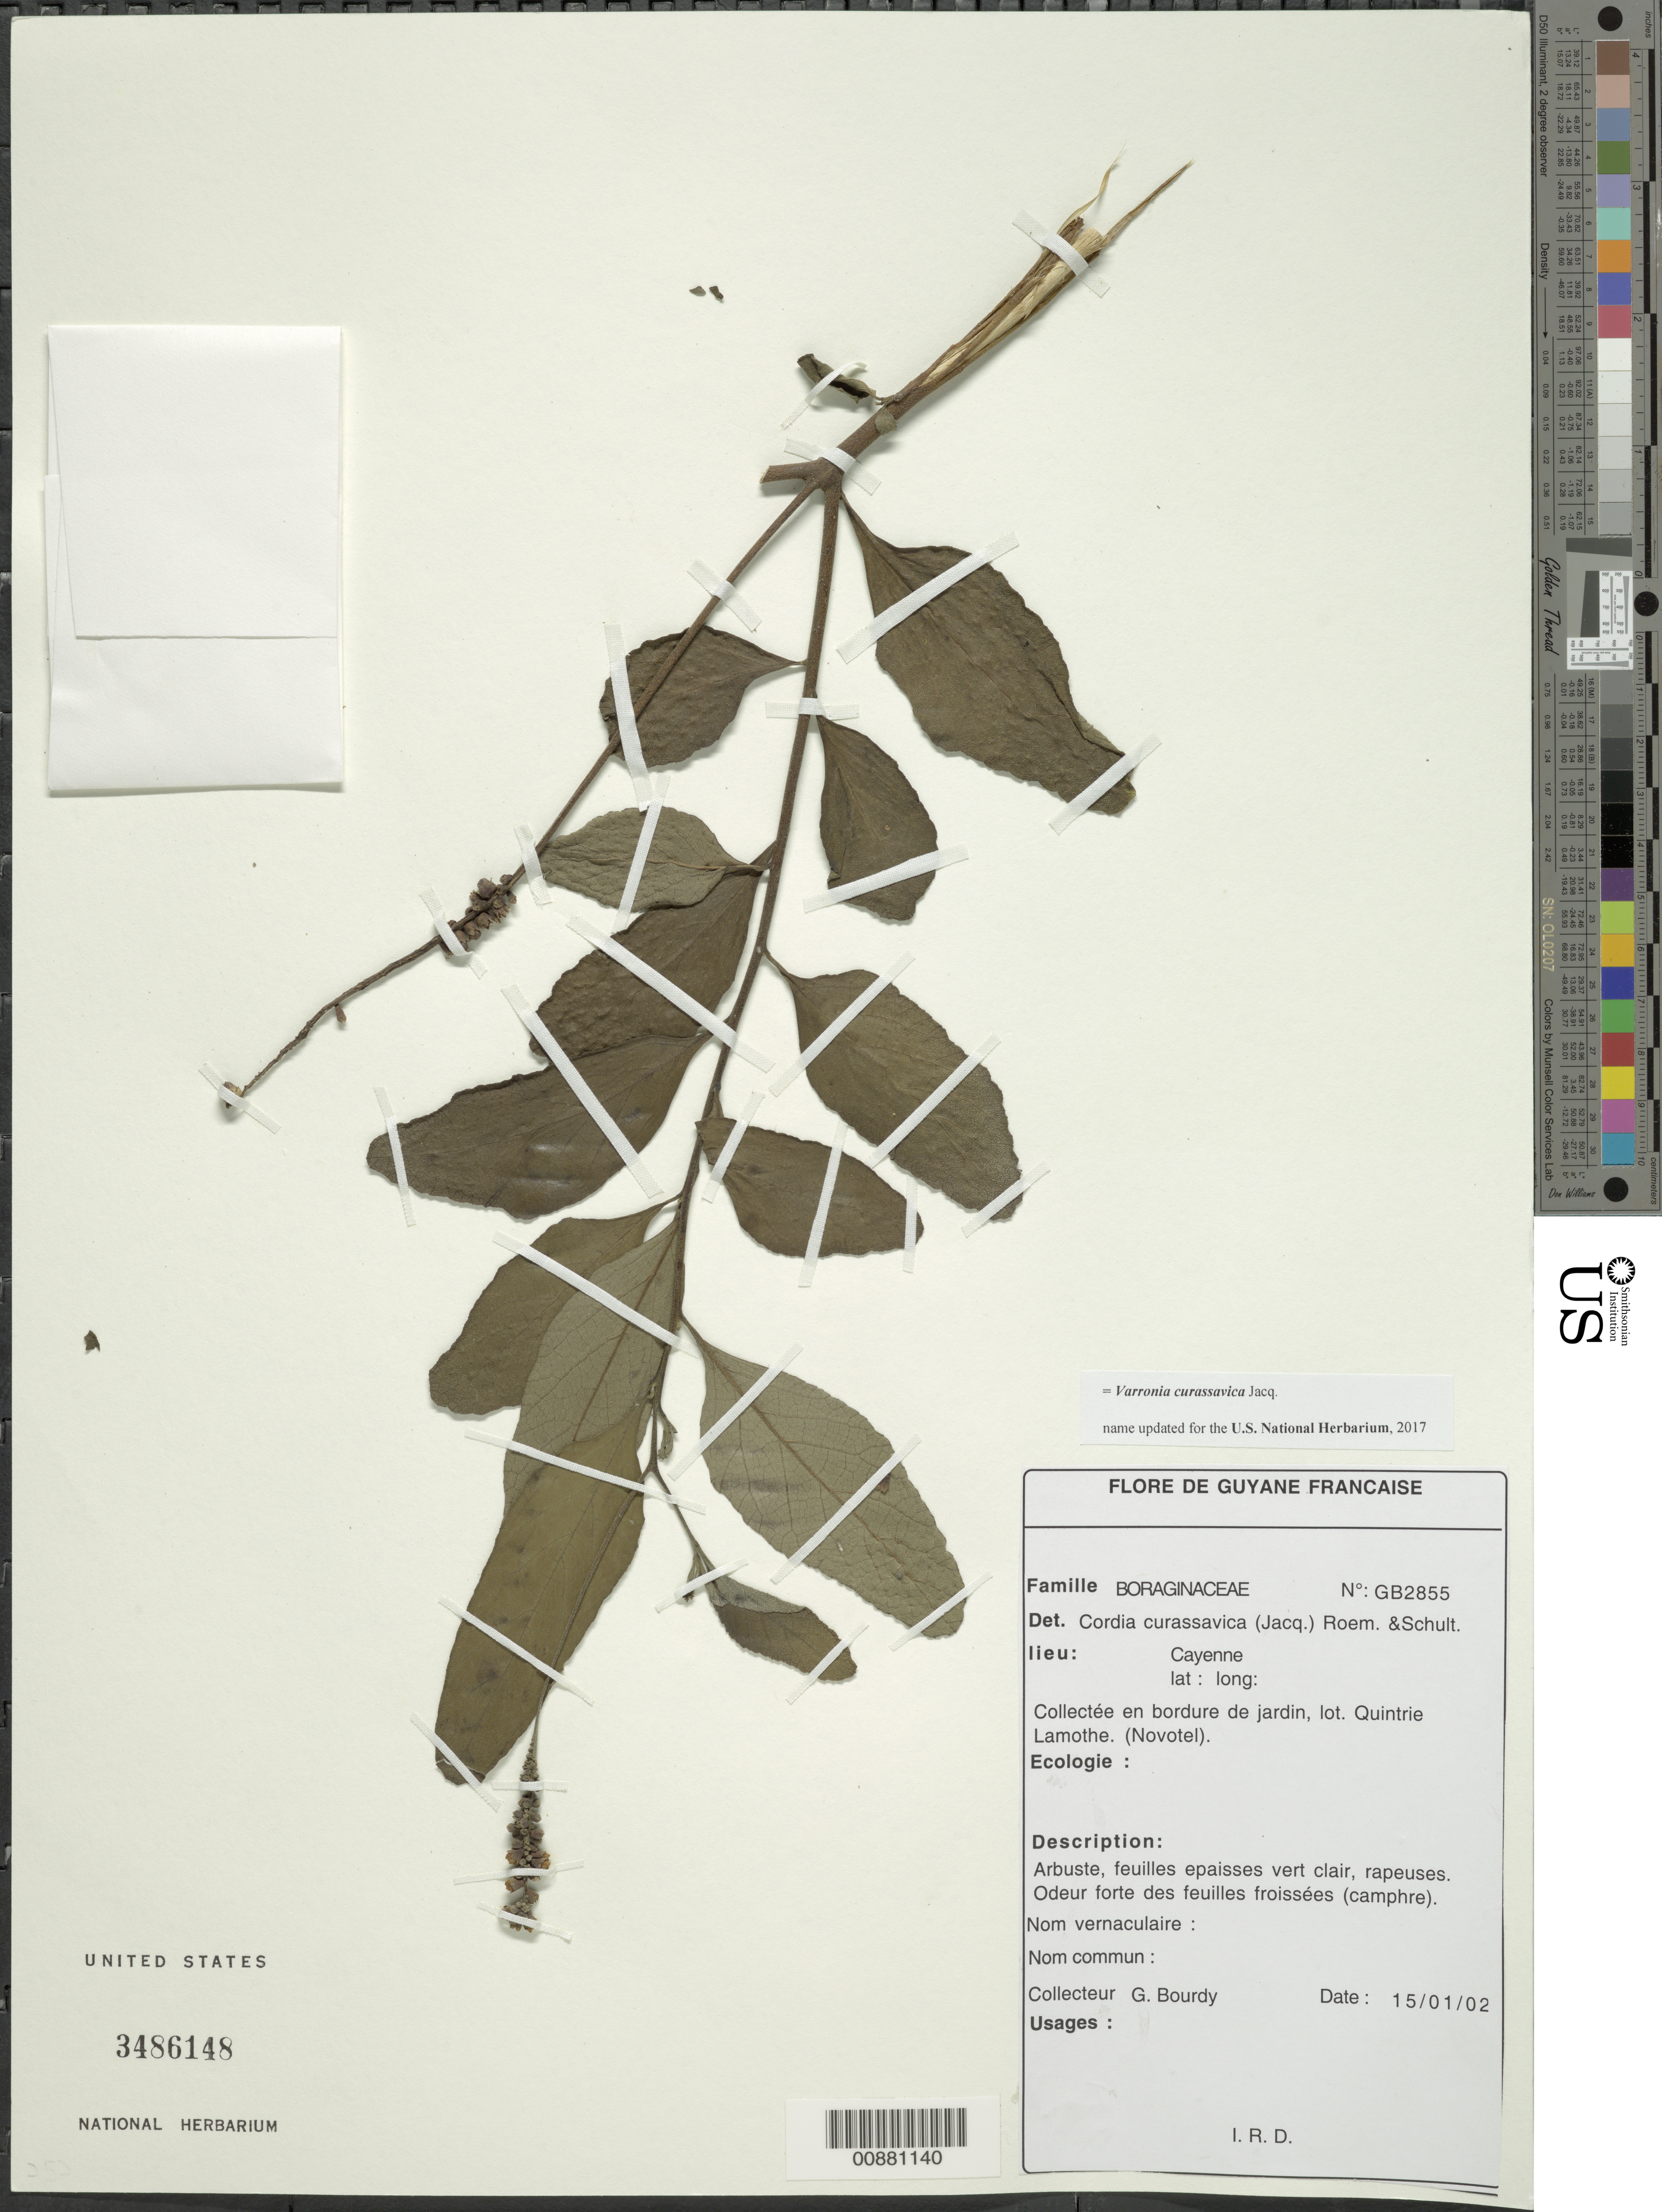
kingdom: Plantae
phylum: Tracheophyta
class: Magnoliopsida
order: Boraginales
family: Cordiaceae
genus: Varronia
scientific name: Varronia curassavica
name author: Jacq.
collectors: G. Bourdy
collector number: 2855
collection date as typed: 15-Jan-02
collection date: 2002-01-15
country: French Guiana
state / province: Cayenne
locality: Cayenne, Lot. Quintrie Lamote, (Novotel)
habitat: Bordure de jardin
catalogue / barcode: US 3486148